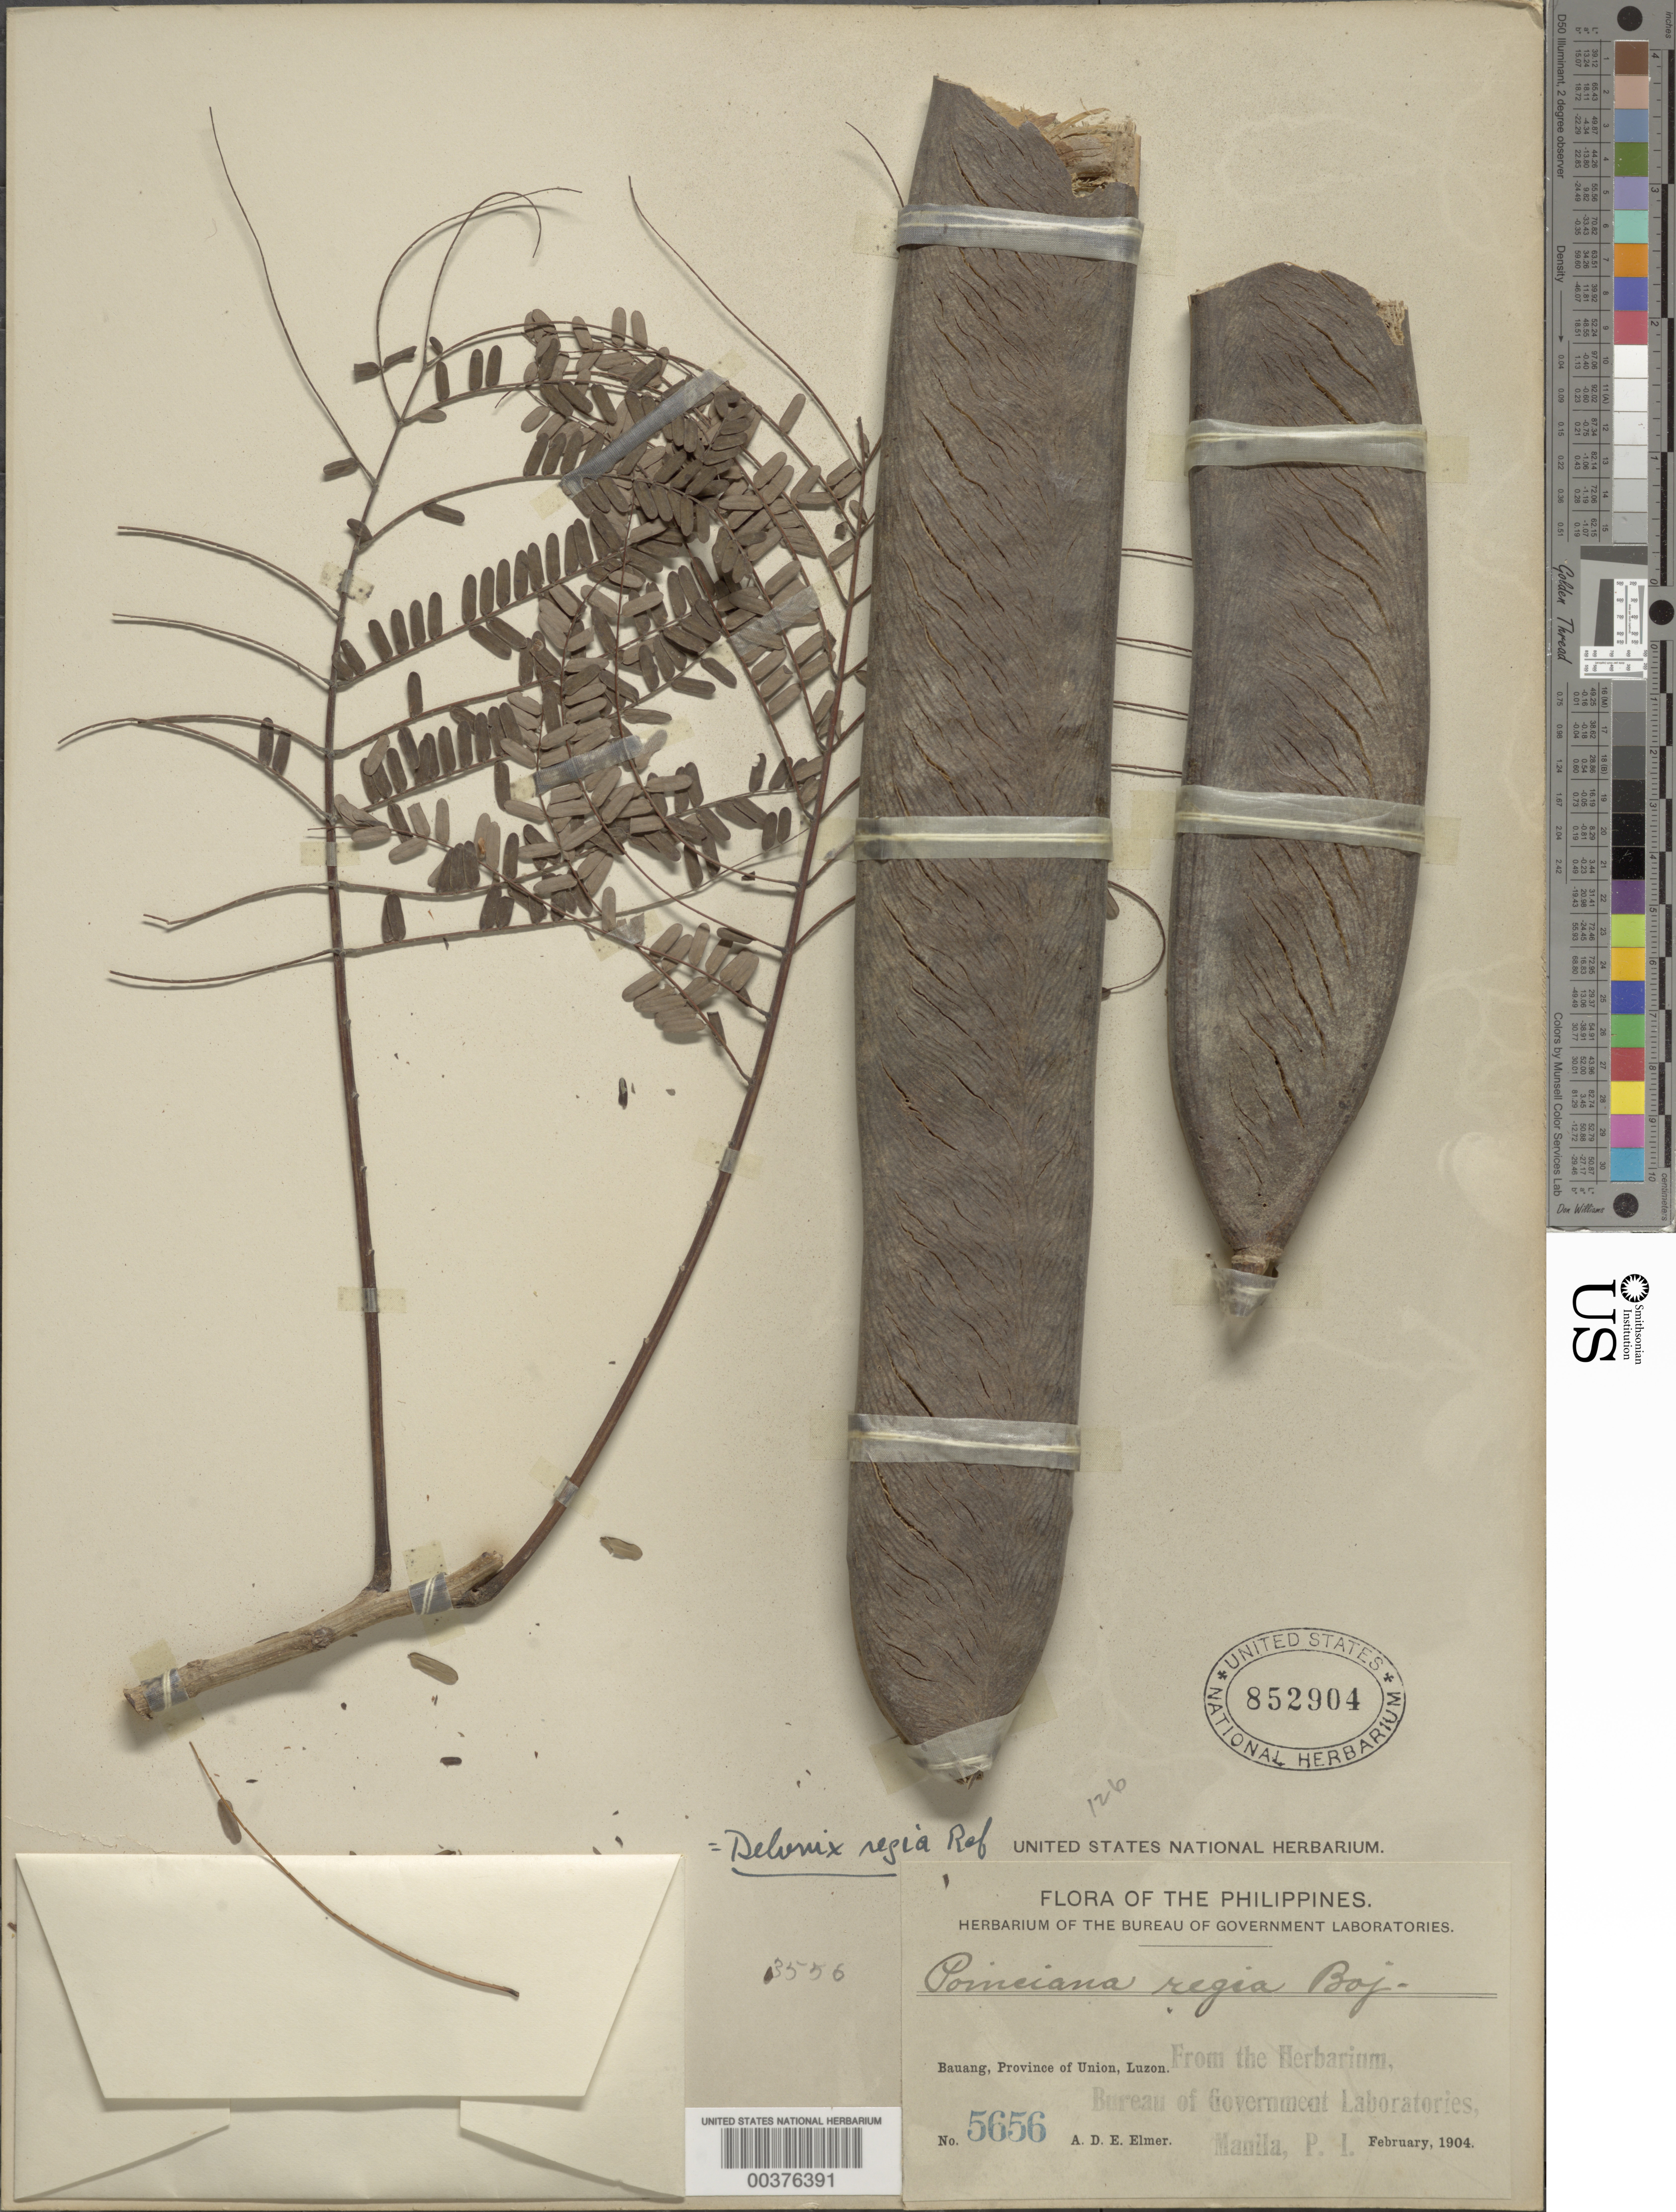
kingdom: Plantae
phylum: Tracheophyta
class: Magnoliopsida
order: Fabales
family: Fabaceae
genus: Delonix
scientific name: Delonix regia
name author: (Bojer ex Hook.) Raf.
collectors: A. D. E. Elmer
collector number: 5656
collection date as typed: Feb 1904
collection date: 1904-02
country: Philippines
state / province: Ilocos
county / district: La Union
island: Luzon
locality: Bauang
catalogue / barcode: US 852904